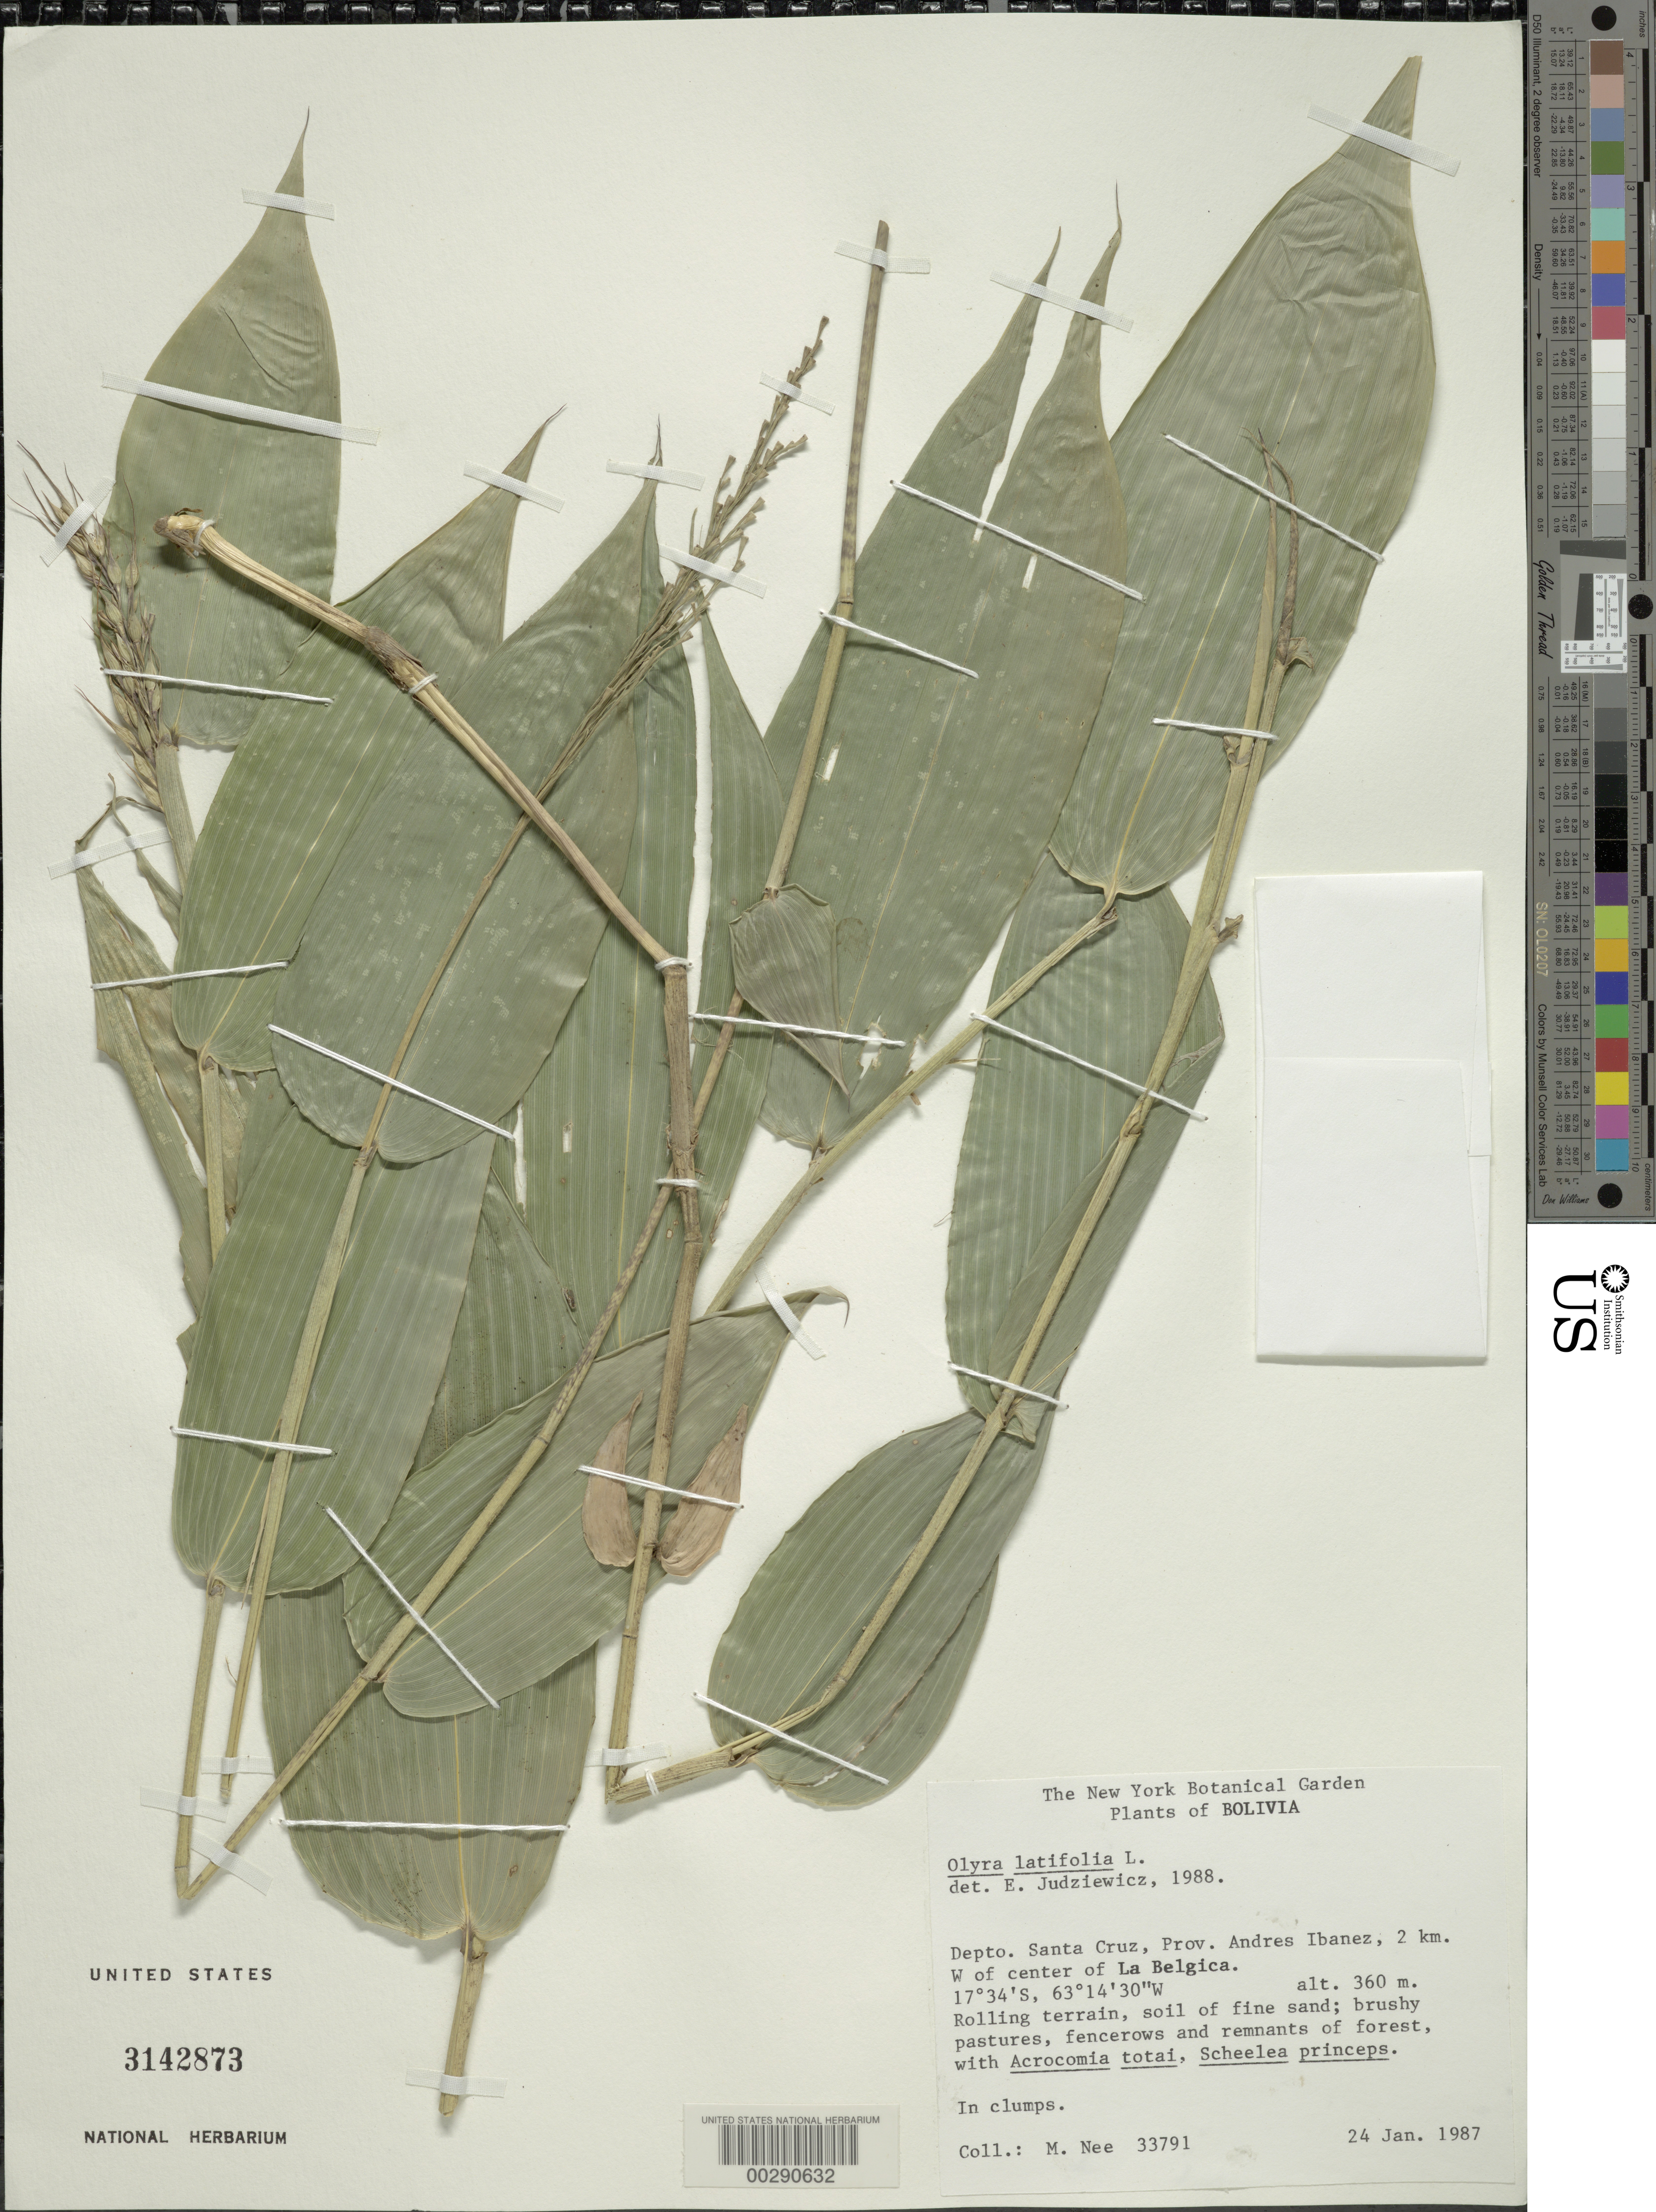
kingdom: Plantae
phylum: Tracheophyta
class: Liliopsida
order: Poales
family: Poaceae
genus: Olyra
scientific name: Olyra latifolia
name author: L.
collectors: M. Nee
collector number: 33791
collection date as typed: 24 Jan 1987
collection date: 1987-01-24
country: Bolivia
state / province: Santa Cruz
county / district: Andrés Ibáñez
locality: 2 km W of center of La Belgica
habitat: Rolling terrain, fine sand soil; brushy pastures, fencerows, forest remnants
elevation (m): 360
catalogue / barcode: US 3142873